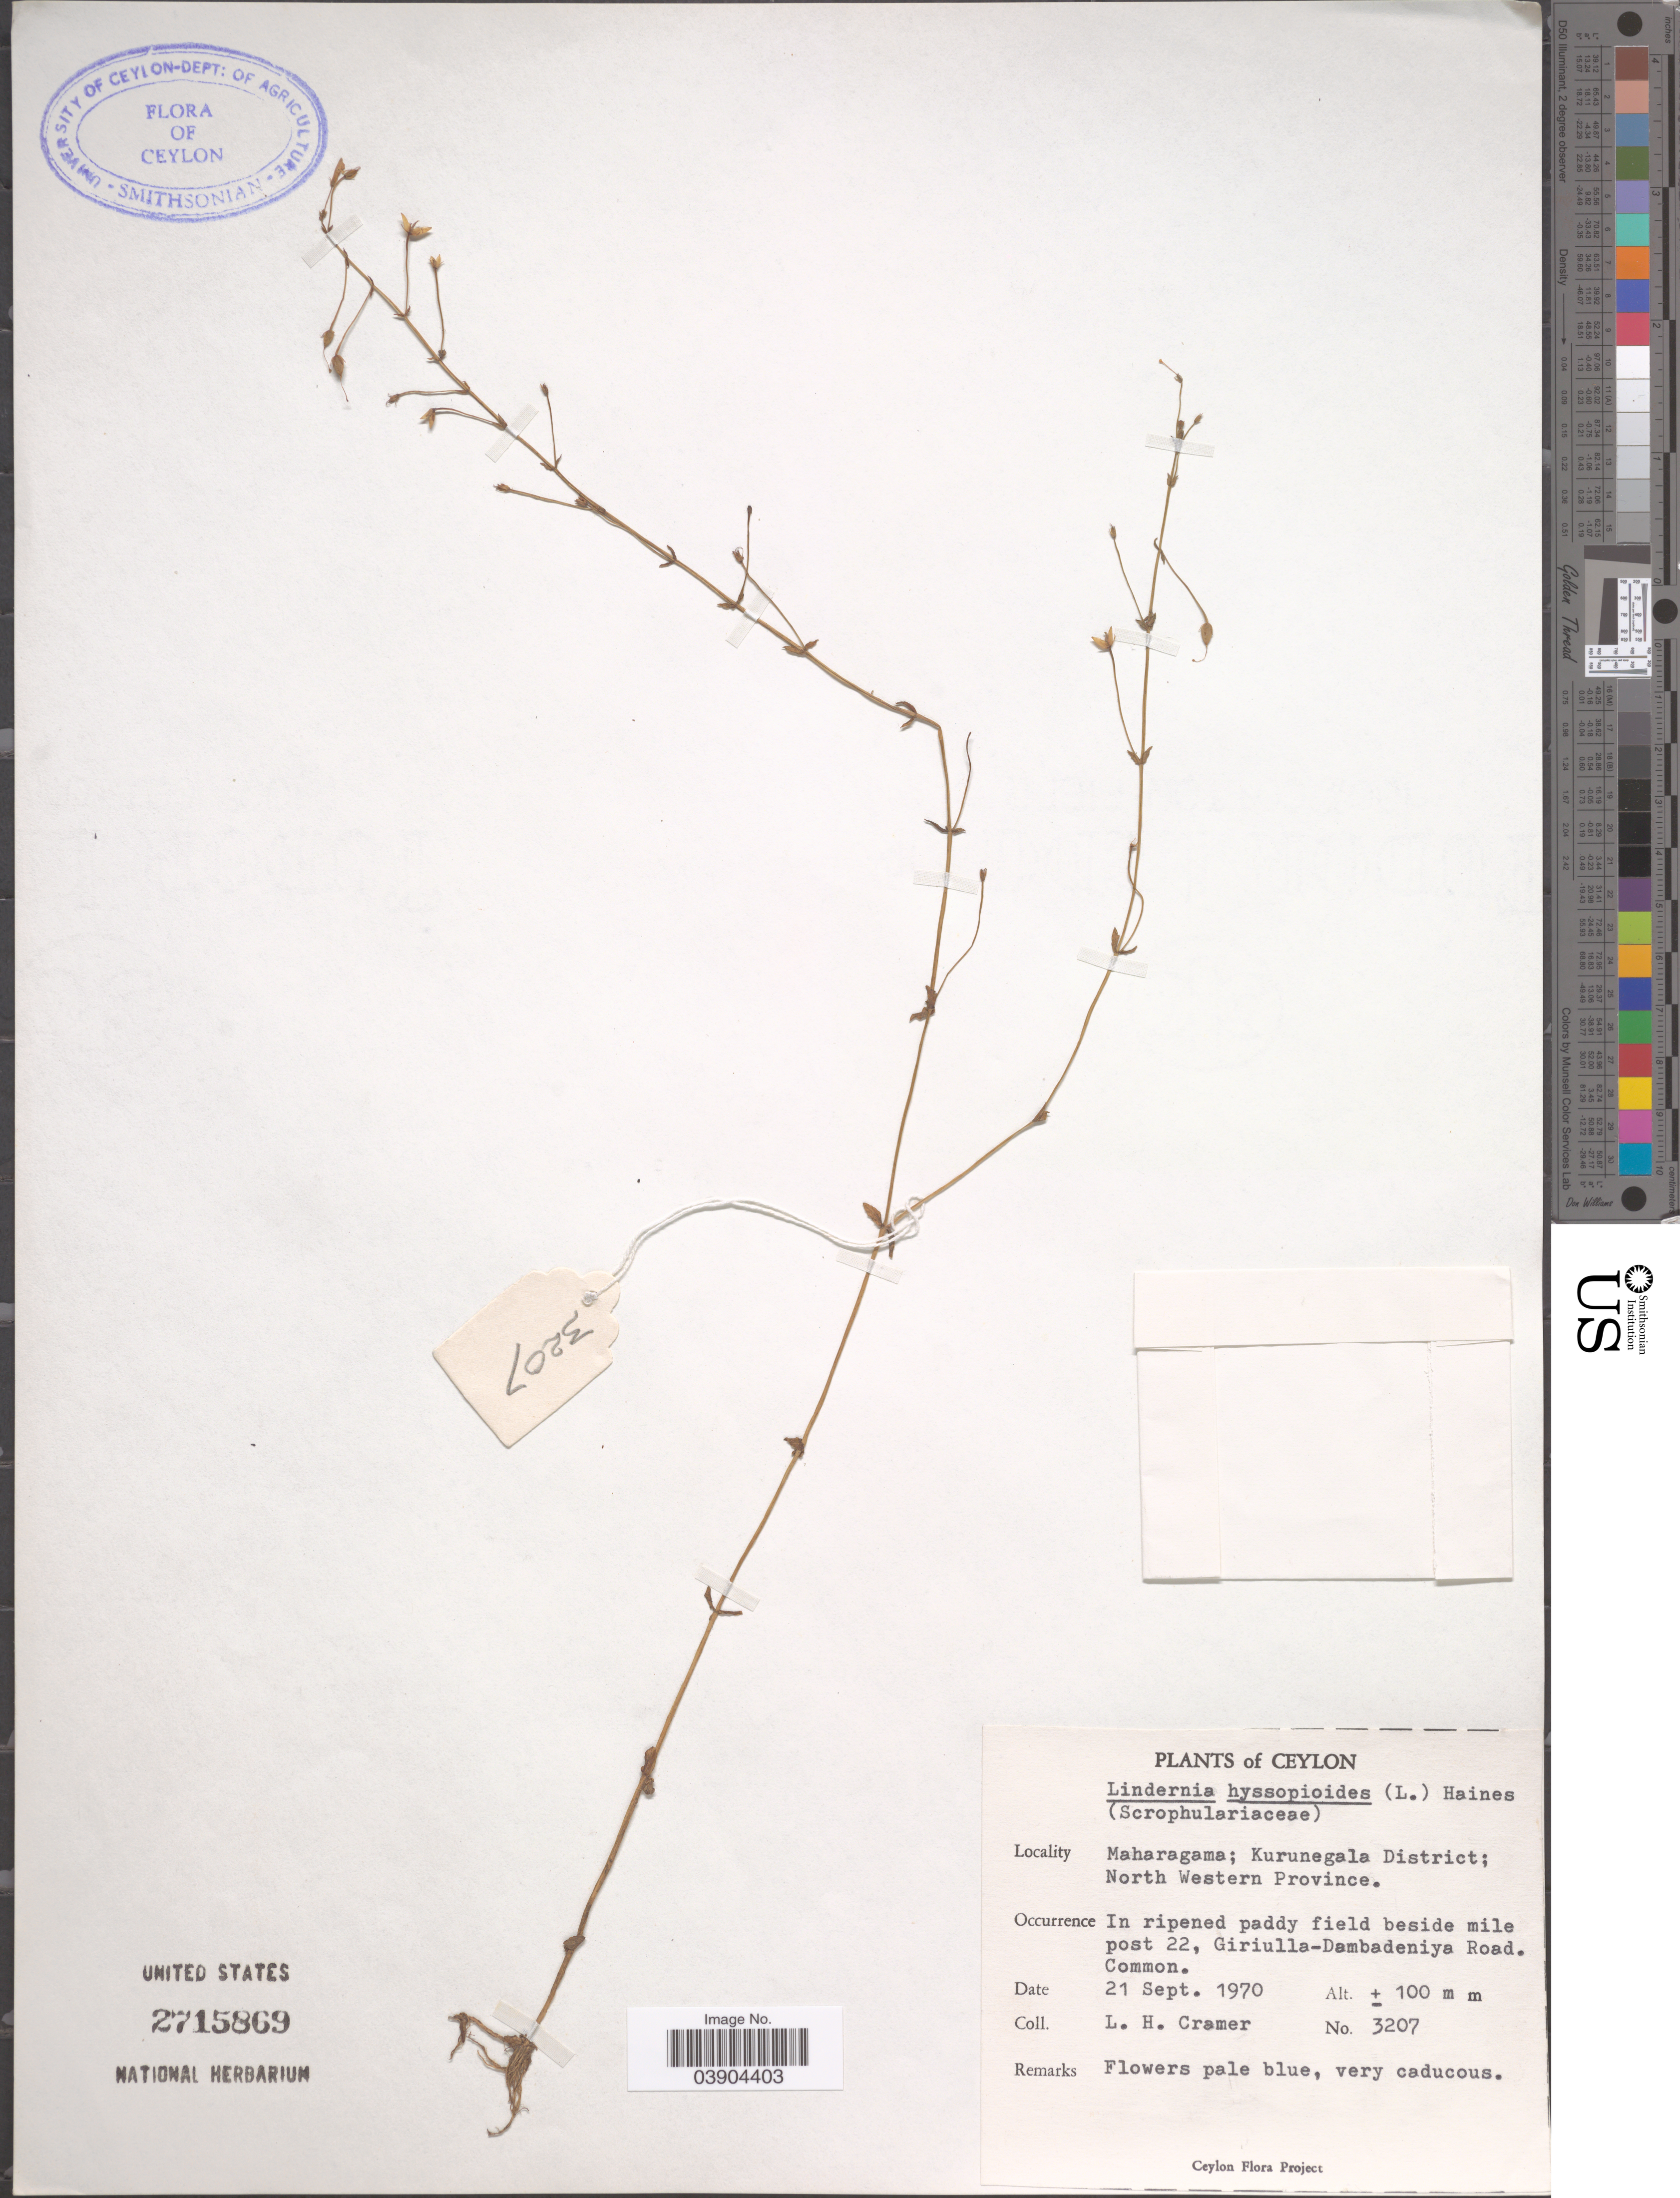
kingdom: Plantae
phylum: Tracheophyta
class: Magnoliopsida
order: Lamiales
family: Linderniaceae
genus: Lindernia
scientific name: Lindernia hyssopioides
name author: (L.) Haines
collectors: L. H. Cramer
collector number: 3207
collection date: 1970-09-21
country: Sri Lanka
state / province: North Western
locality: Ceylon. Maharagama; Kurunegala District. In ripened paddy field beside mile post 22, Giriulla-Dambadeniya Road.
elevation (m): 100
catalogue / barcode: US 2715869